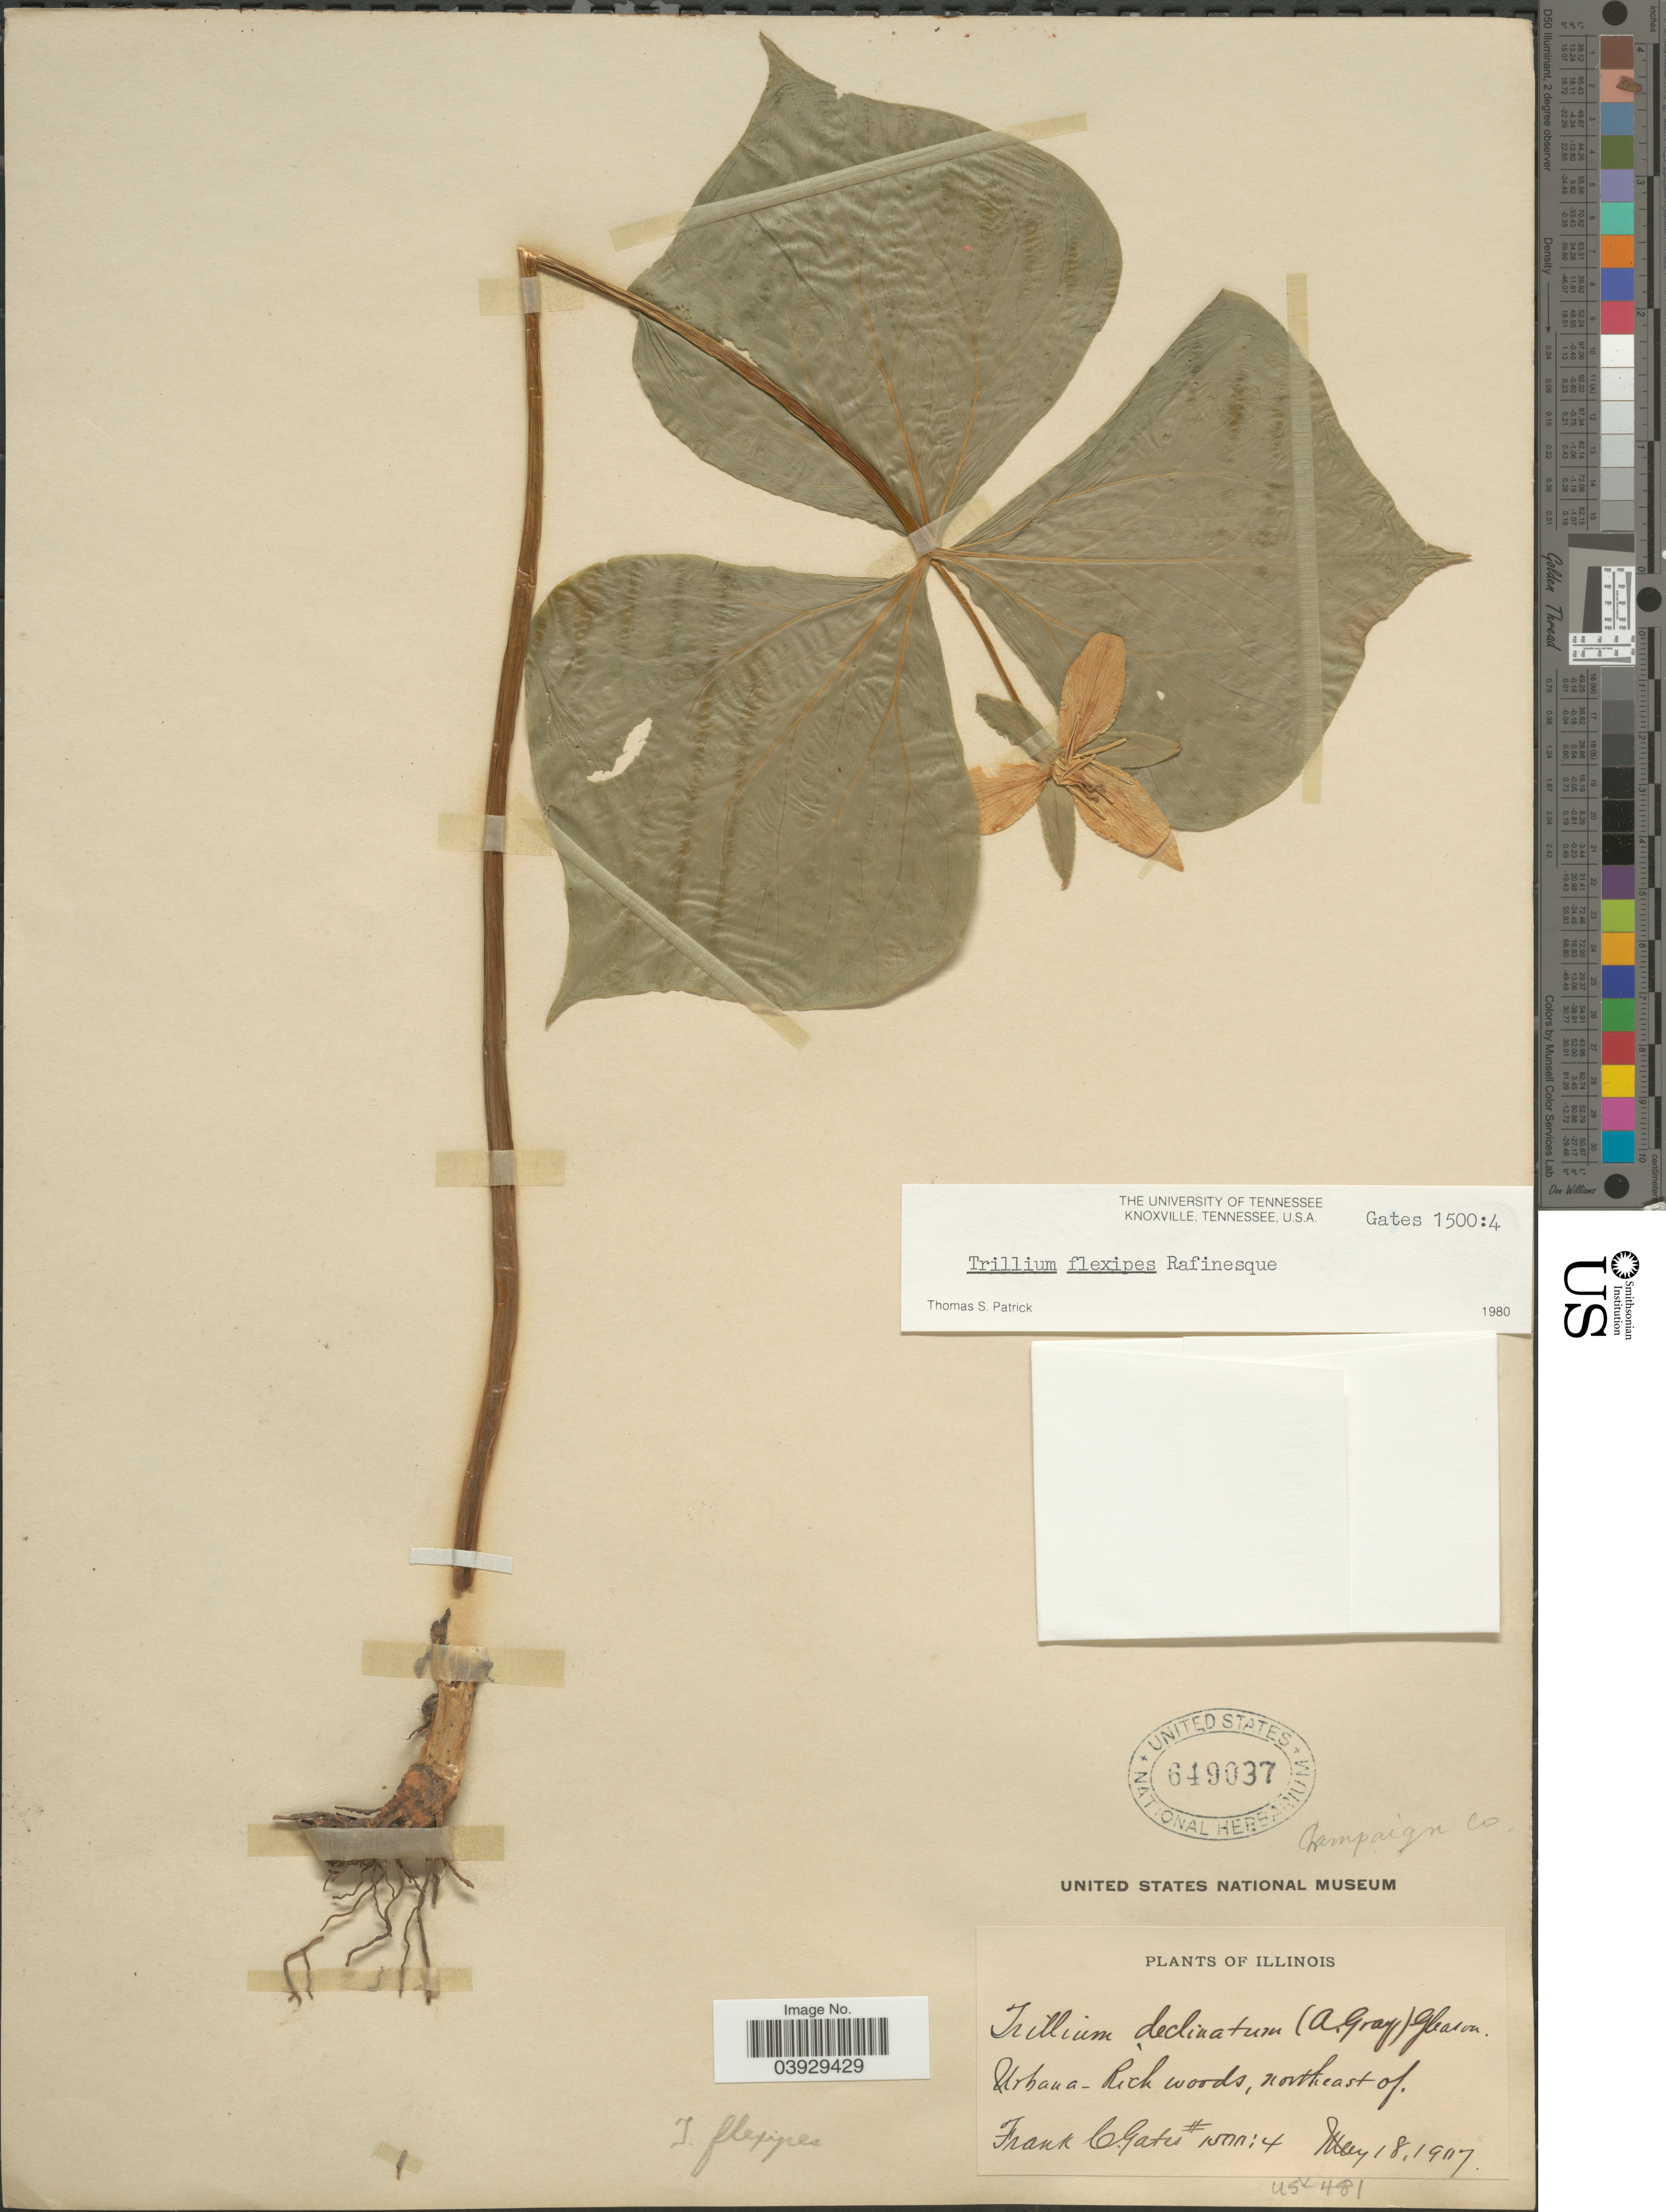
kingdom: Plantae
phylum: Tracheophyta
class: Liliopsida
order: Liliales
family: Melanthiaceae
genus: Trillium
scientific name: Trillium flexipes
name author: Raf.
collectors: F. C. Gates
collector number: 1500:4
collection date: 1907-05-18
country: United States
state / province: Illinois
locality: Champaign Co. Urbana - northeast of.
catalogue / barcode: US 649037